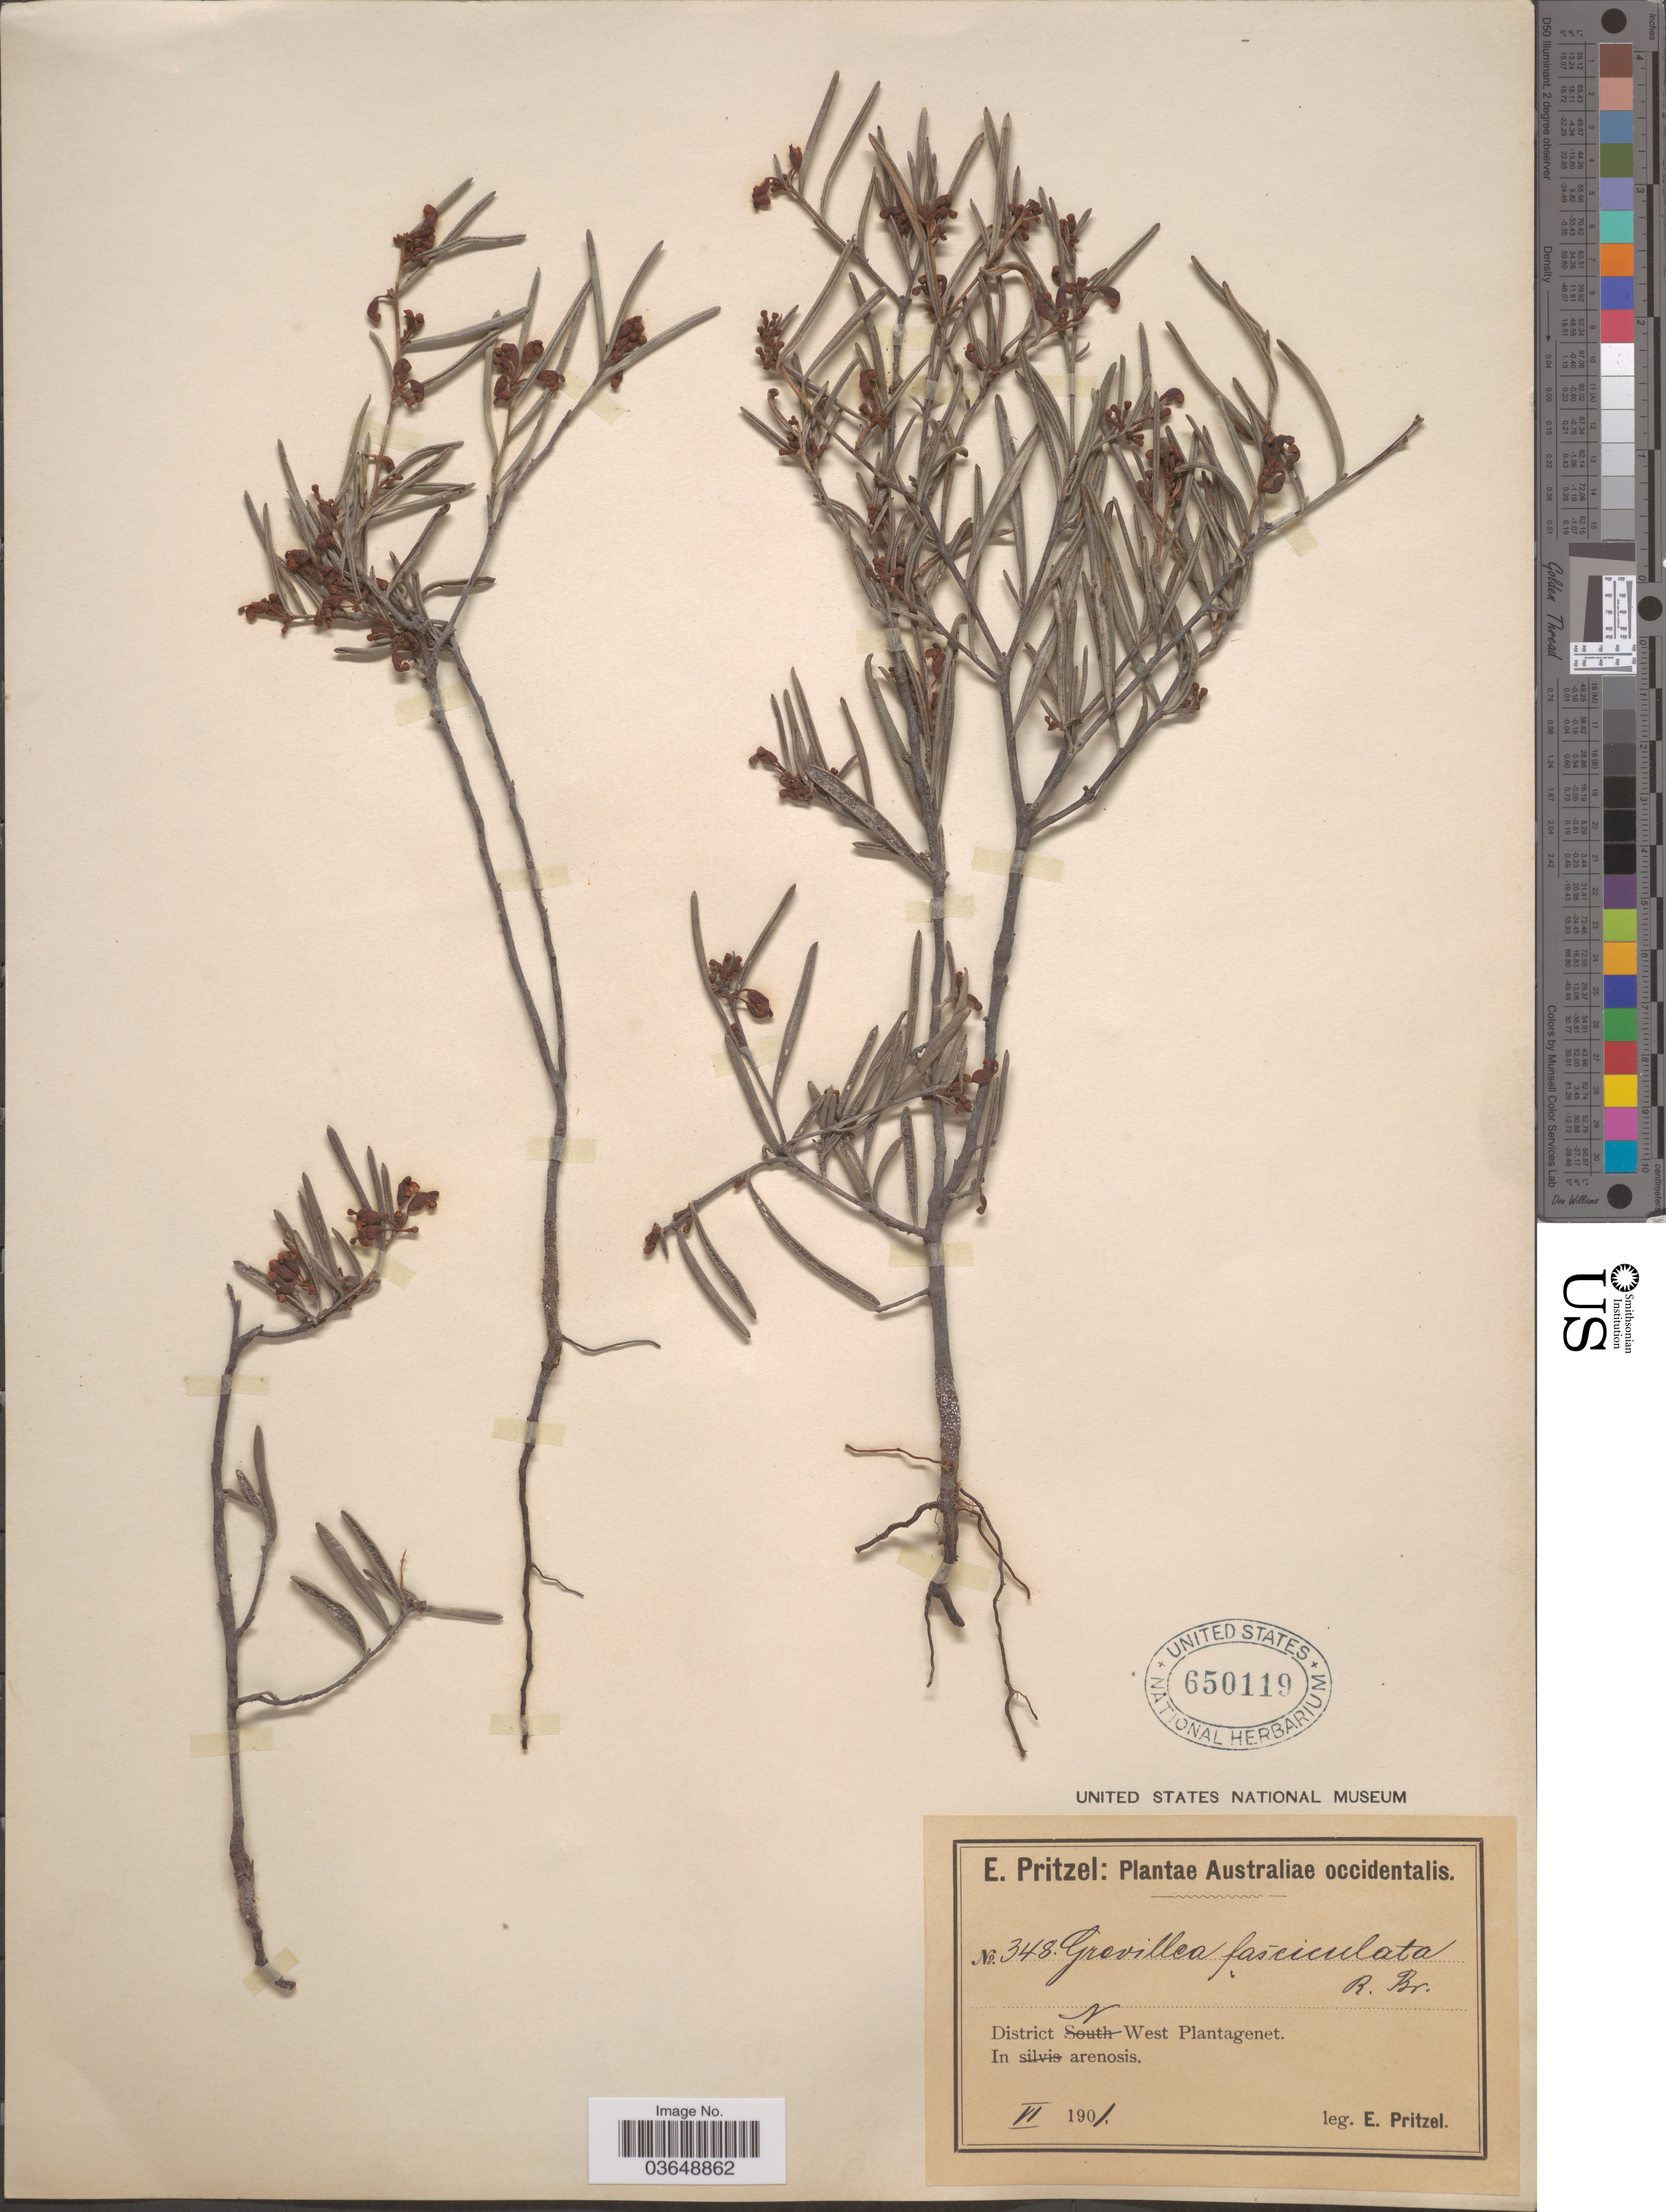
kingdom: Plantae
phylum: Tracheophyta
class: Magnoliopsida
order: Proteales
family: Proteaceae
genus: Grevillea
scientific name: Grevillea fasciculata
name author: R. Br.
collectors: E. G. Pritzel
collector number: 348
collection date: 1901-06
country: Australia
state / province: Western Australia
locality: Australiae occidentalis. District N West Plantagenet. In arenosis.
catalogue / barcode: US 650119